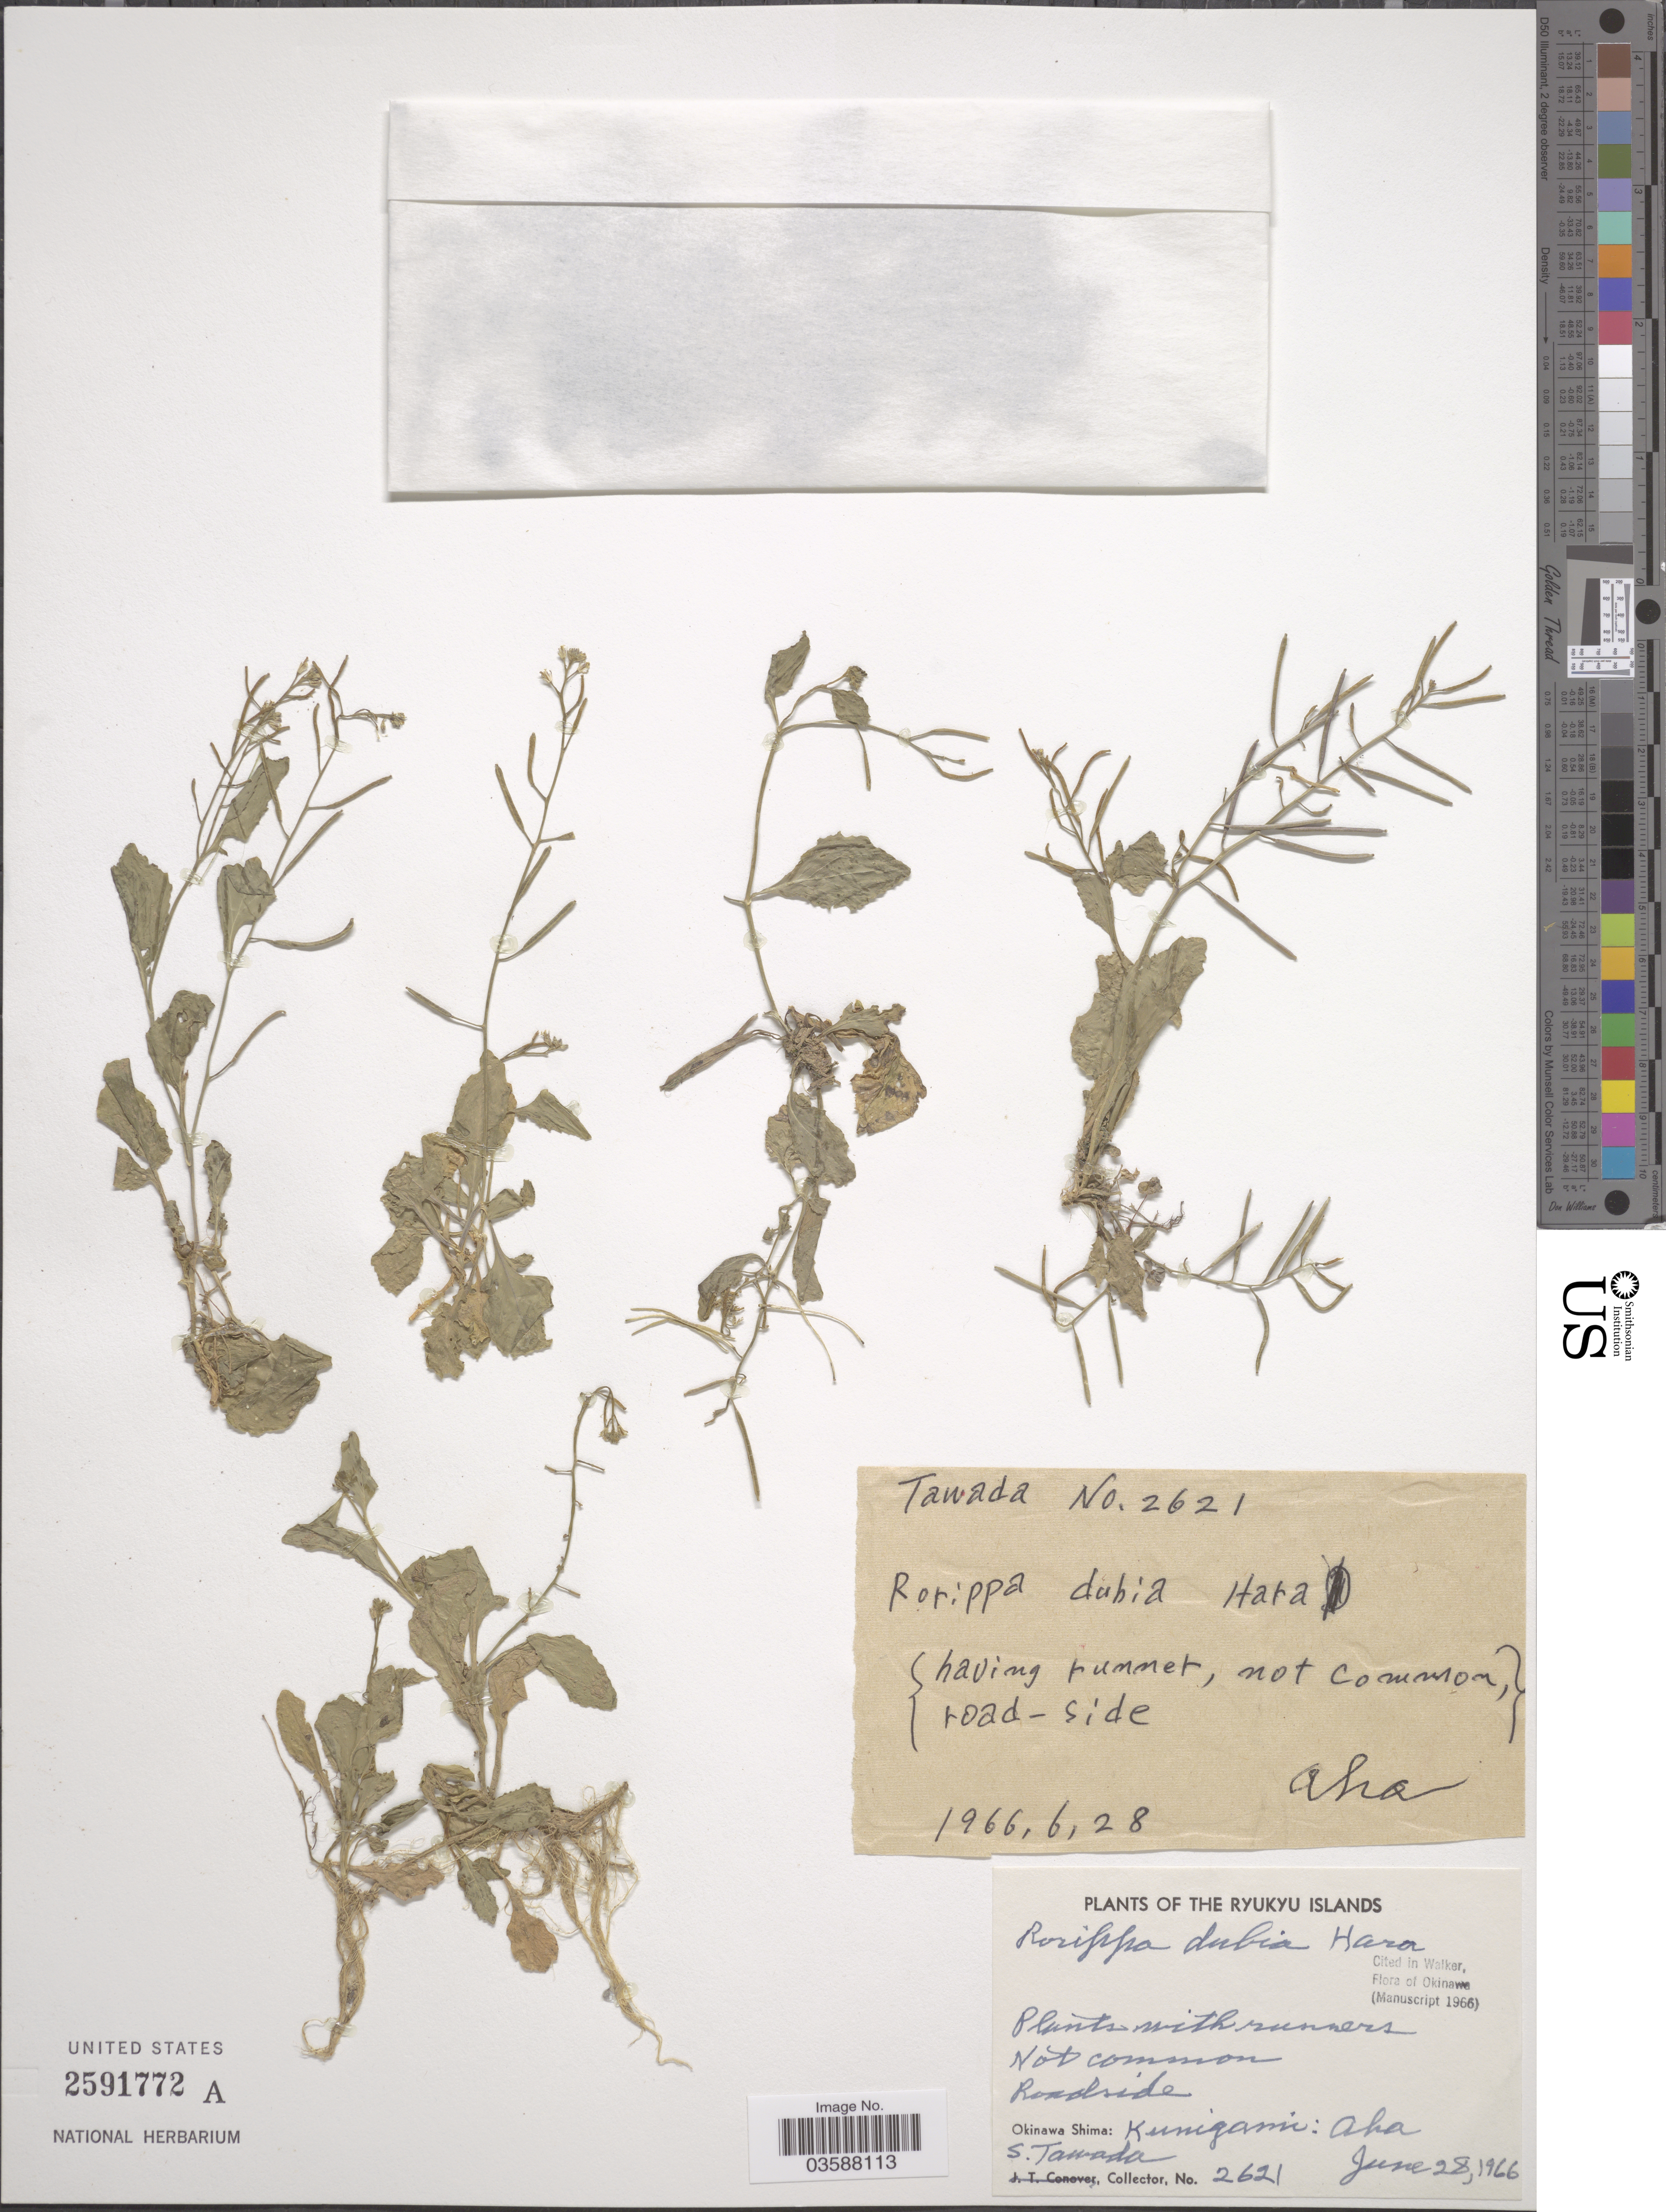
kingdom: Plantae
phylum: Tracheophyta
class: Magnoliopsida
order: Brassicales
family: Brassicaceae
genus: Rorippa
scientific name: Rorippa dubia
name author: (Pers.) H. Hara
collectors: S. Tawada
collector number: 2621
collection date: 1966-06-28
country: Japan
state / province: Okinawa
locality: The Ryukyu Islands. Roadside. Okinawa Shima: Kunigami: Aka.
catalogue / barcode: US 2591772A